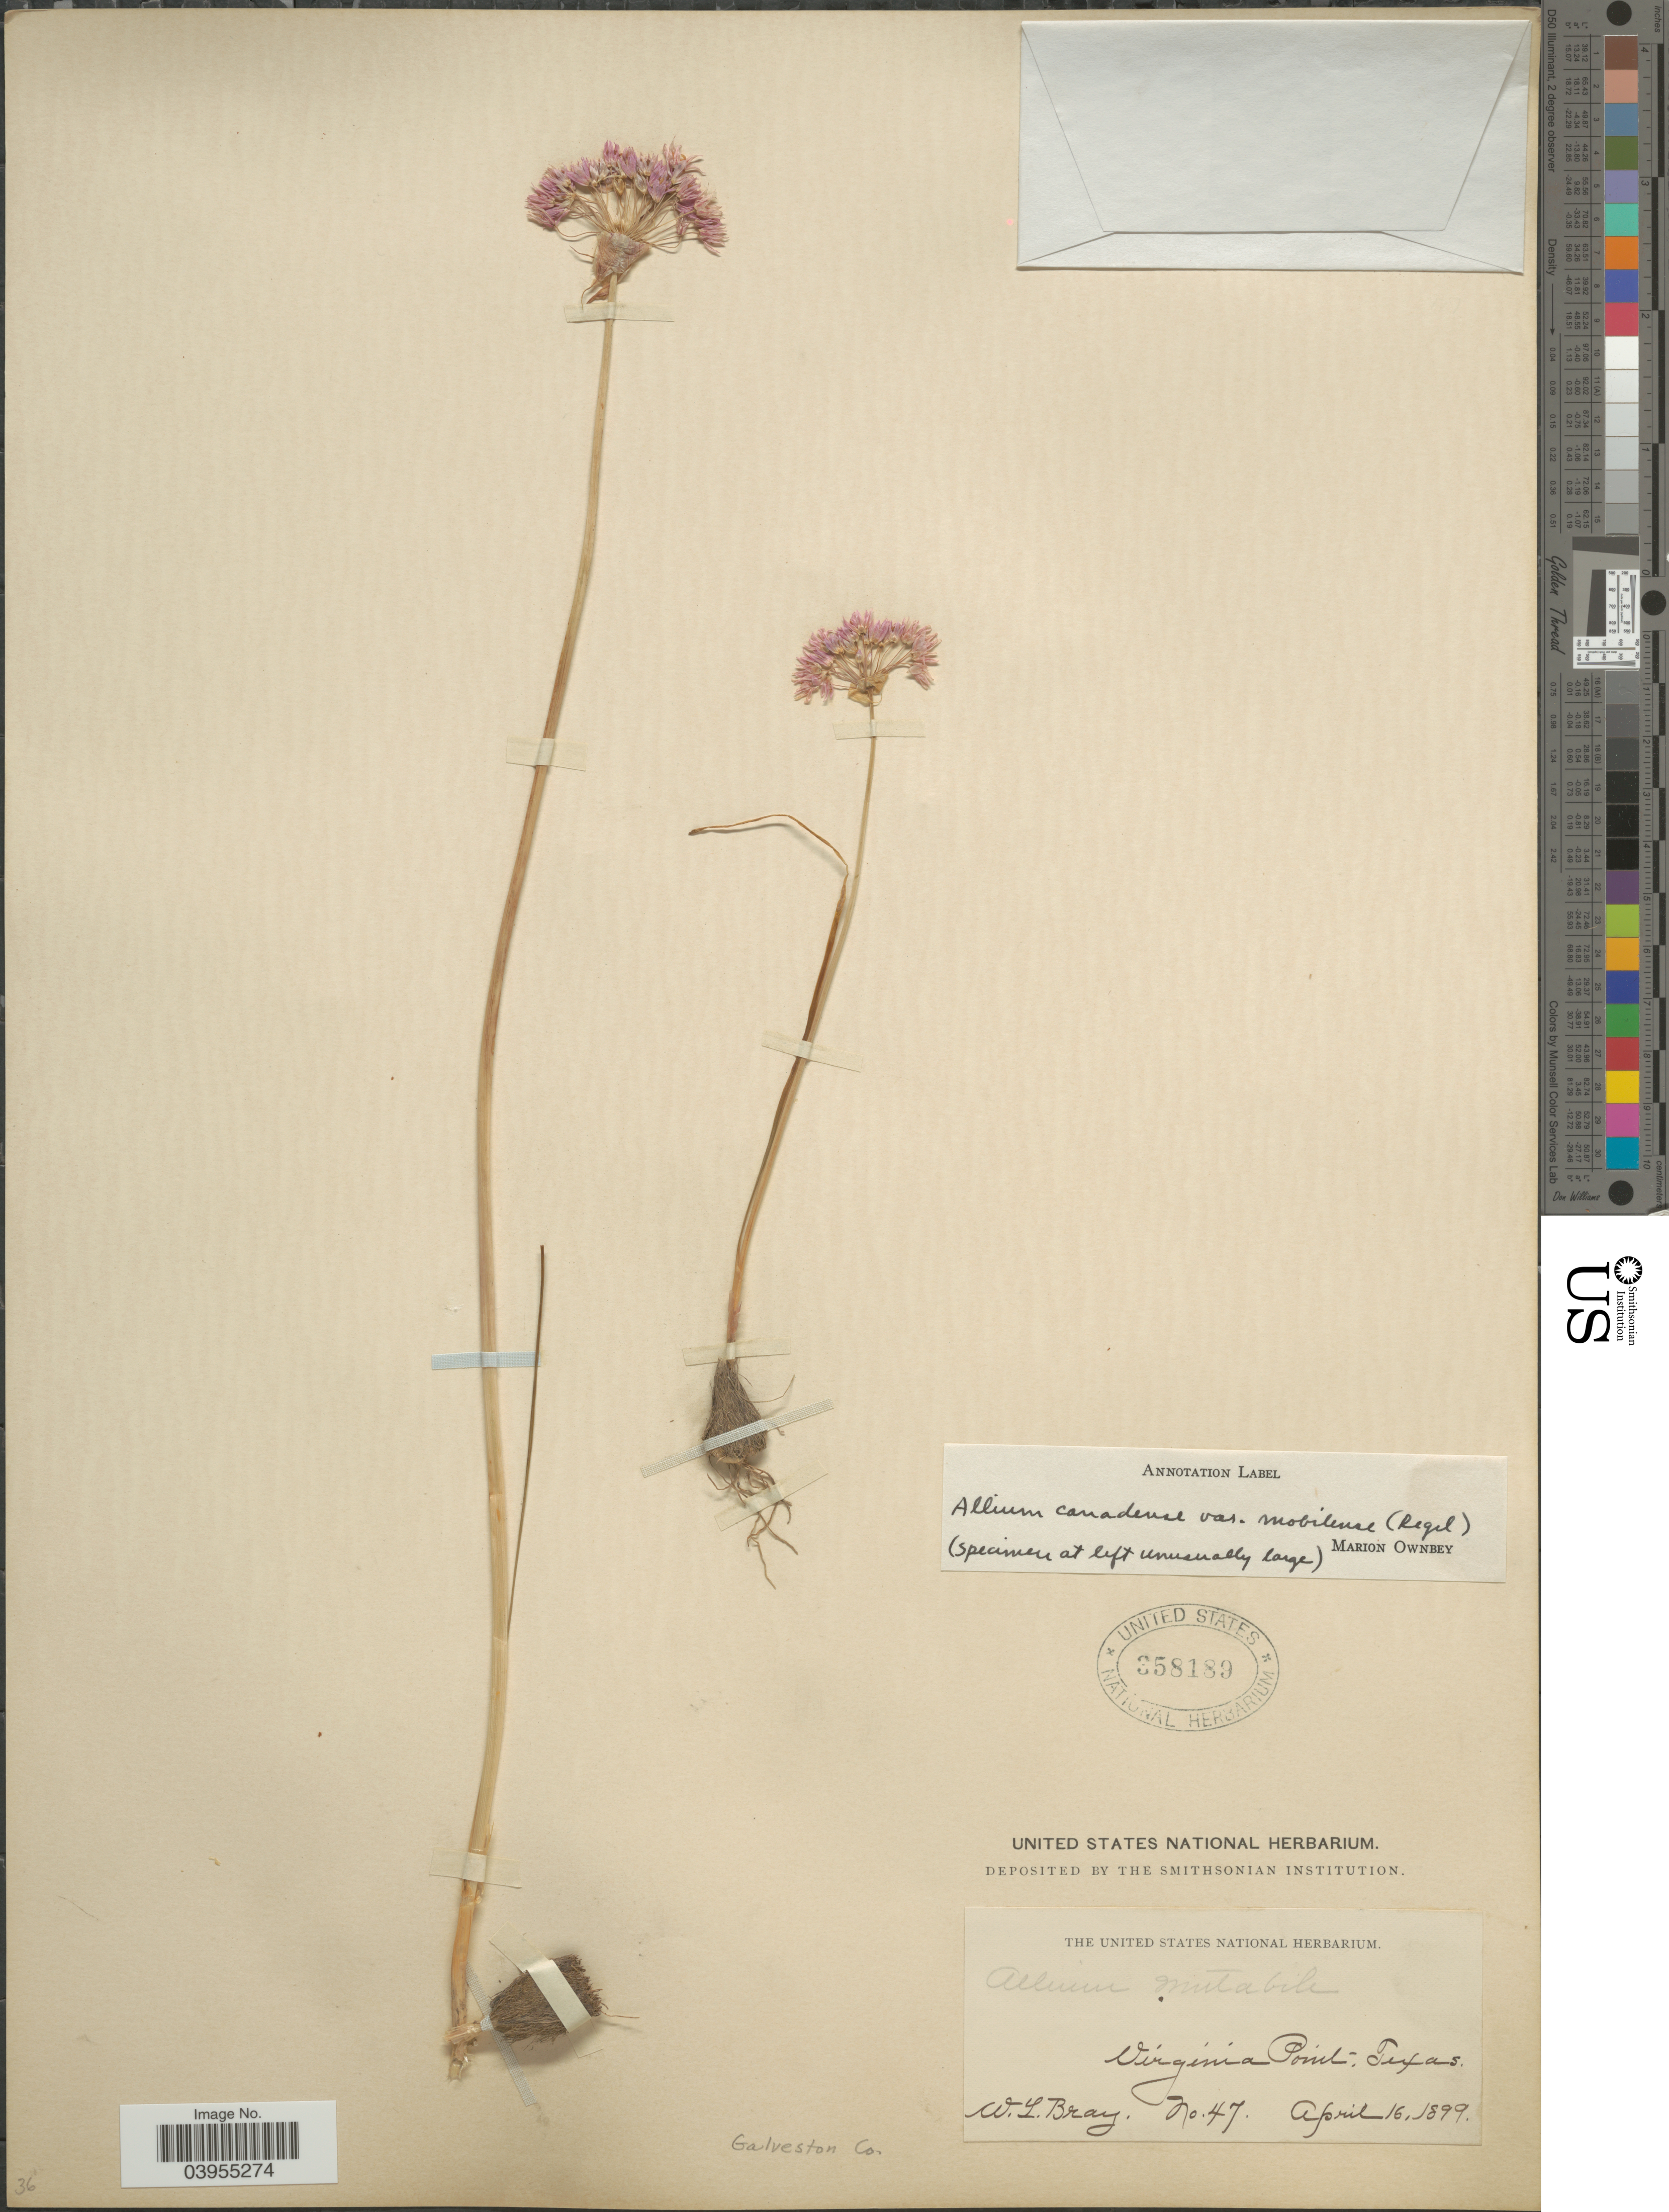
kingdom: Plantae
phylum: Tracheophyta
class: Liliopsida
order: Asparagales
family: Amaryllidaceae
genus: Allium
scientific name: Allium canadense var. mobilense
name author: (Regel) Traub & Ownbey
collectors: W. L. Bray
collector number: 47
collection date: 1899-04-16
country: United States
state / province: Texas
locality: Virginia Point. Galveston Co.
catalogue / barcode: US 358189